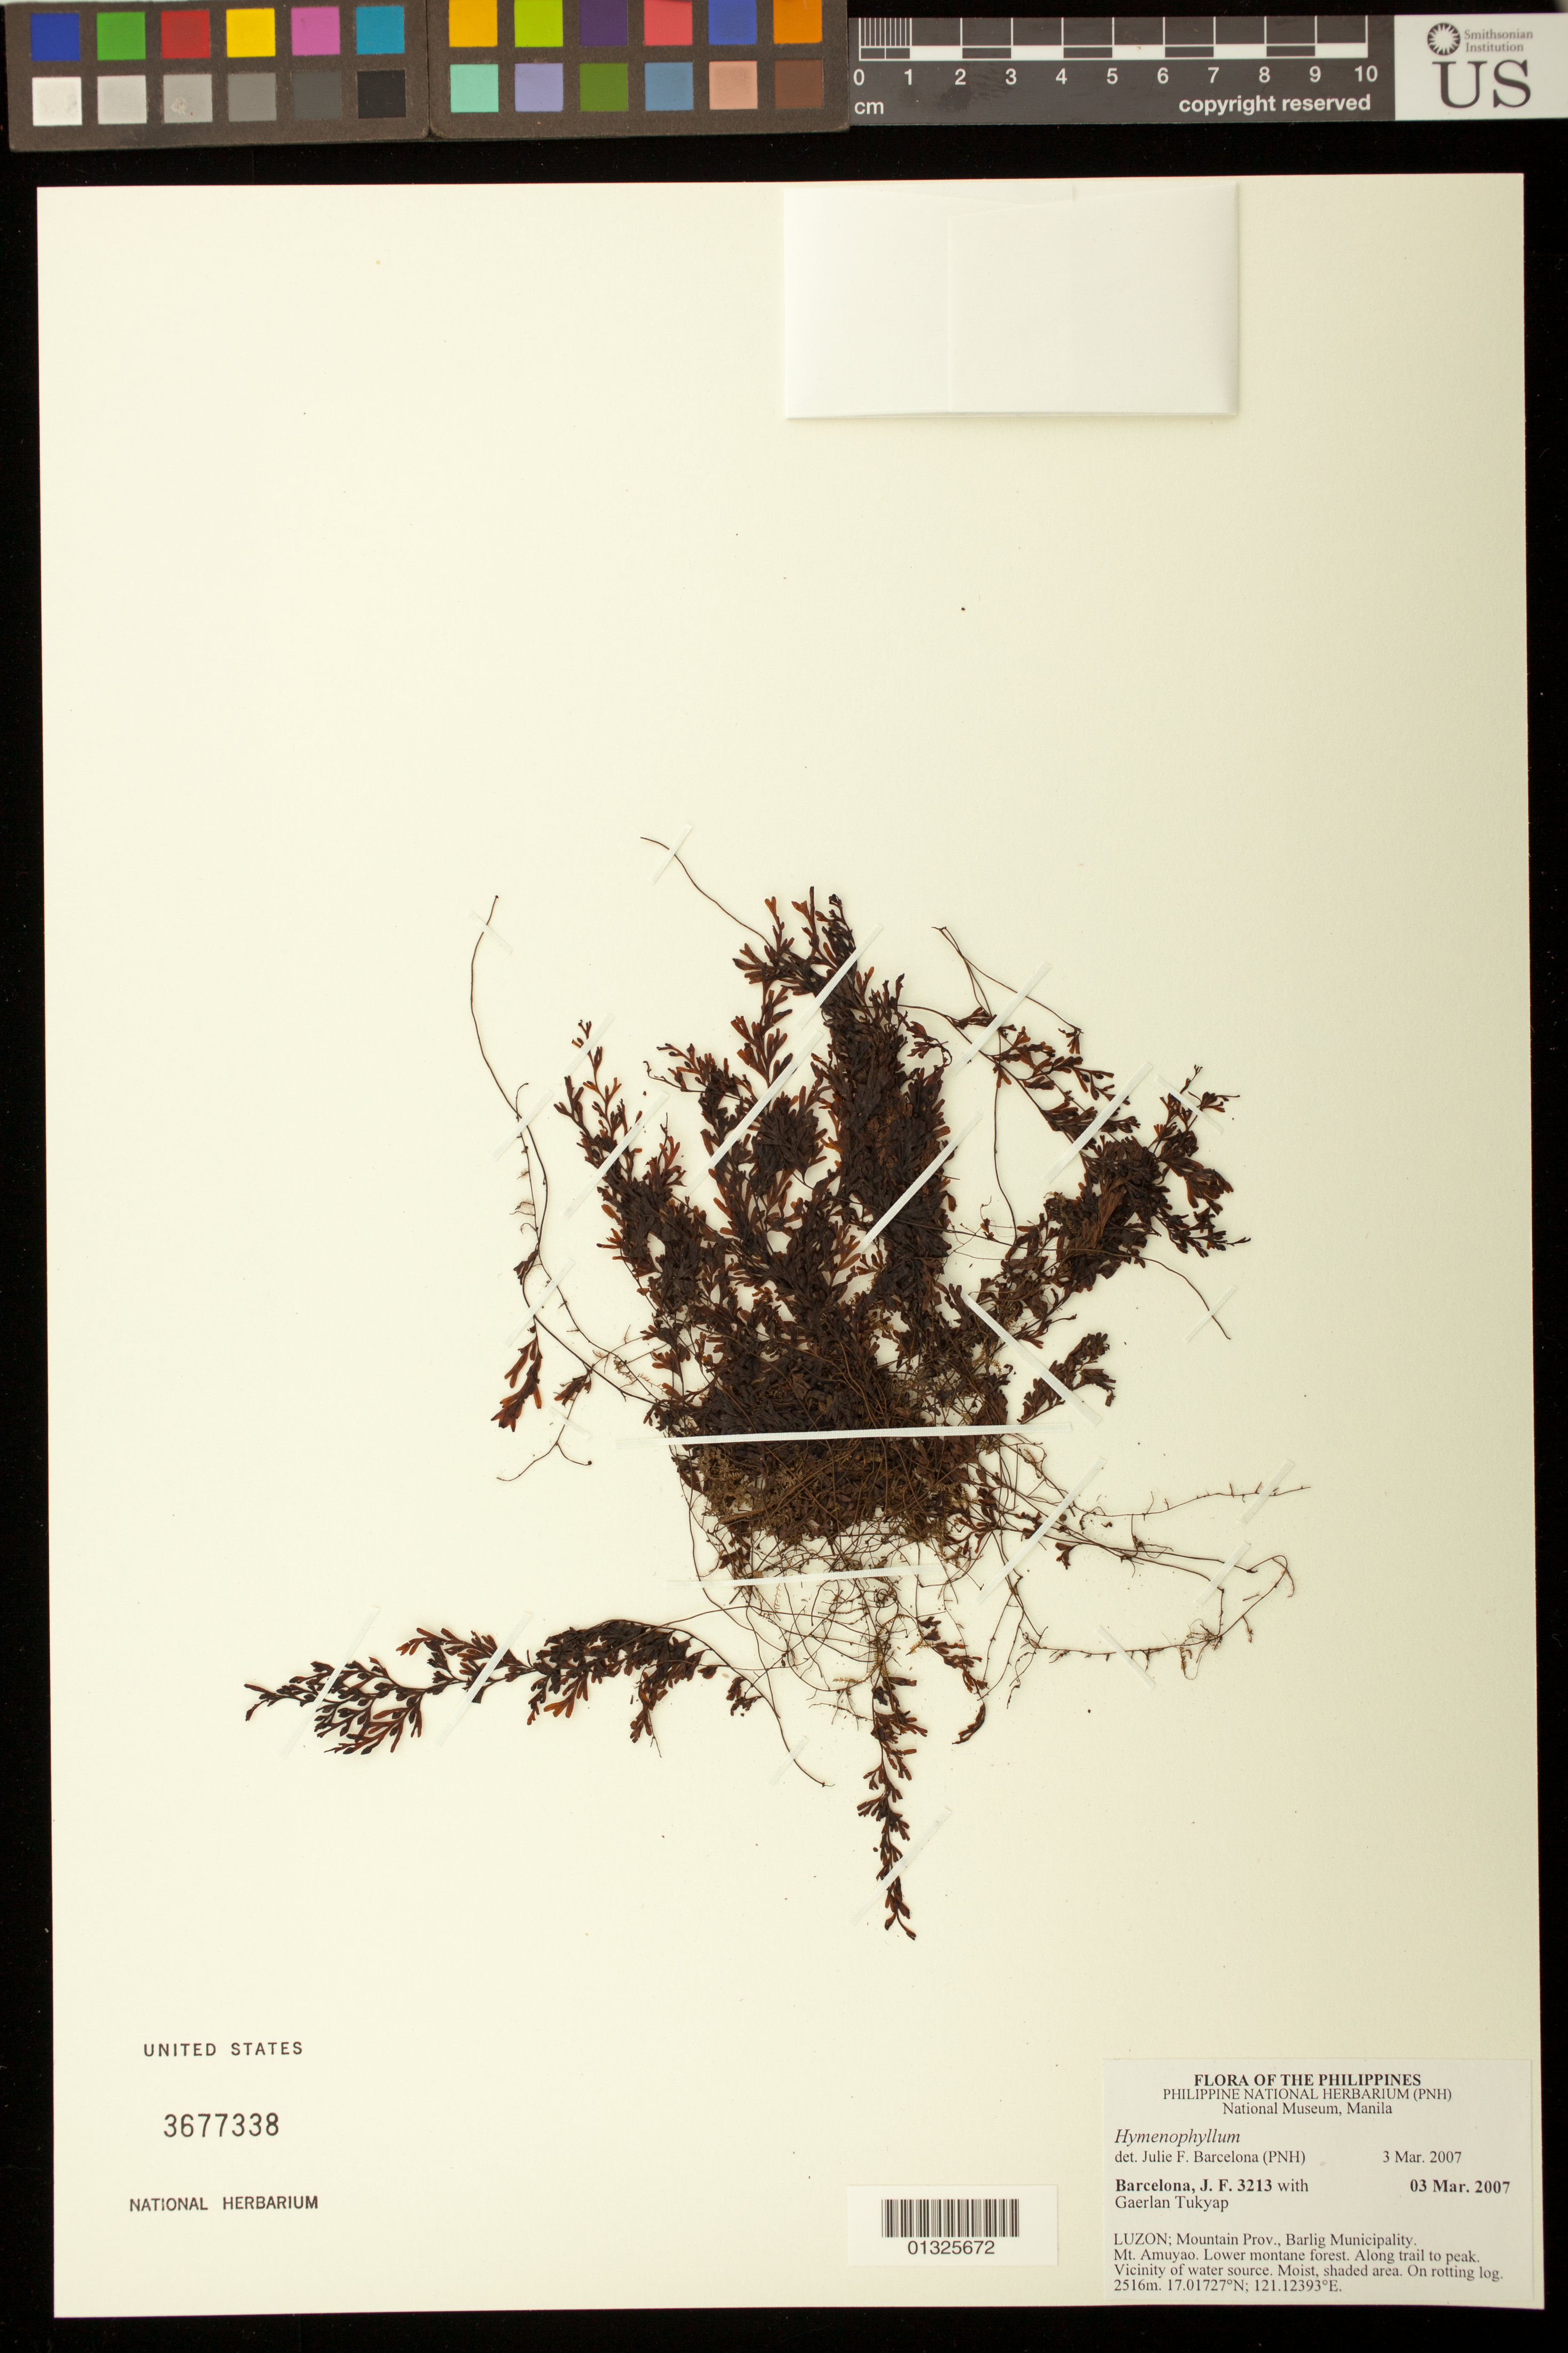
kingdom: Plantae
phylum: Tracheophyta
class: Polypodiopsida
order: Hymenophyllales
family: Hymenophyllaceae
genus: Hymenophyllum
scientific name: Hymenophyllum sp.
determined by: Barcelona, J. F.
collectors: J. F. Barcelona & G. Tukyap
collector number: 3213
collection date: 2007-03-03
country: Philippines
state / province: Cordillera (Administrative Region)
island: Luzon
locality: Luzon; Mountain Prov., Barlig Municipality, Mt. Amuyao, Along trail to peak.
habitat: Lower montane forest.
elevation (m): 2516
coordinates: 17.01727 N, 121.12393 E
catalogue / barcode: US 3677338